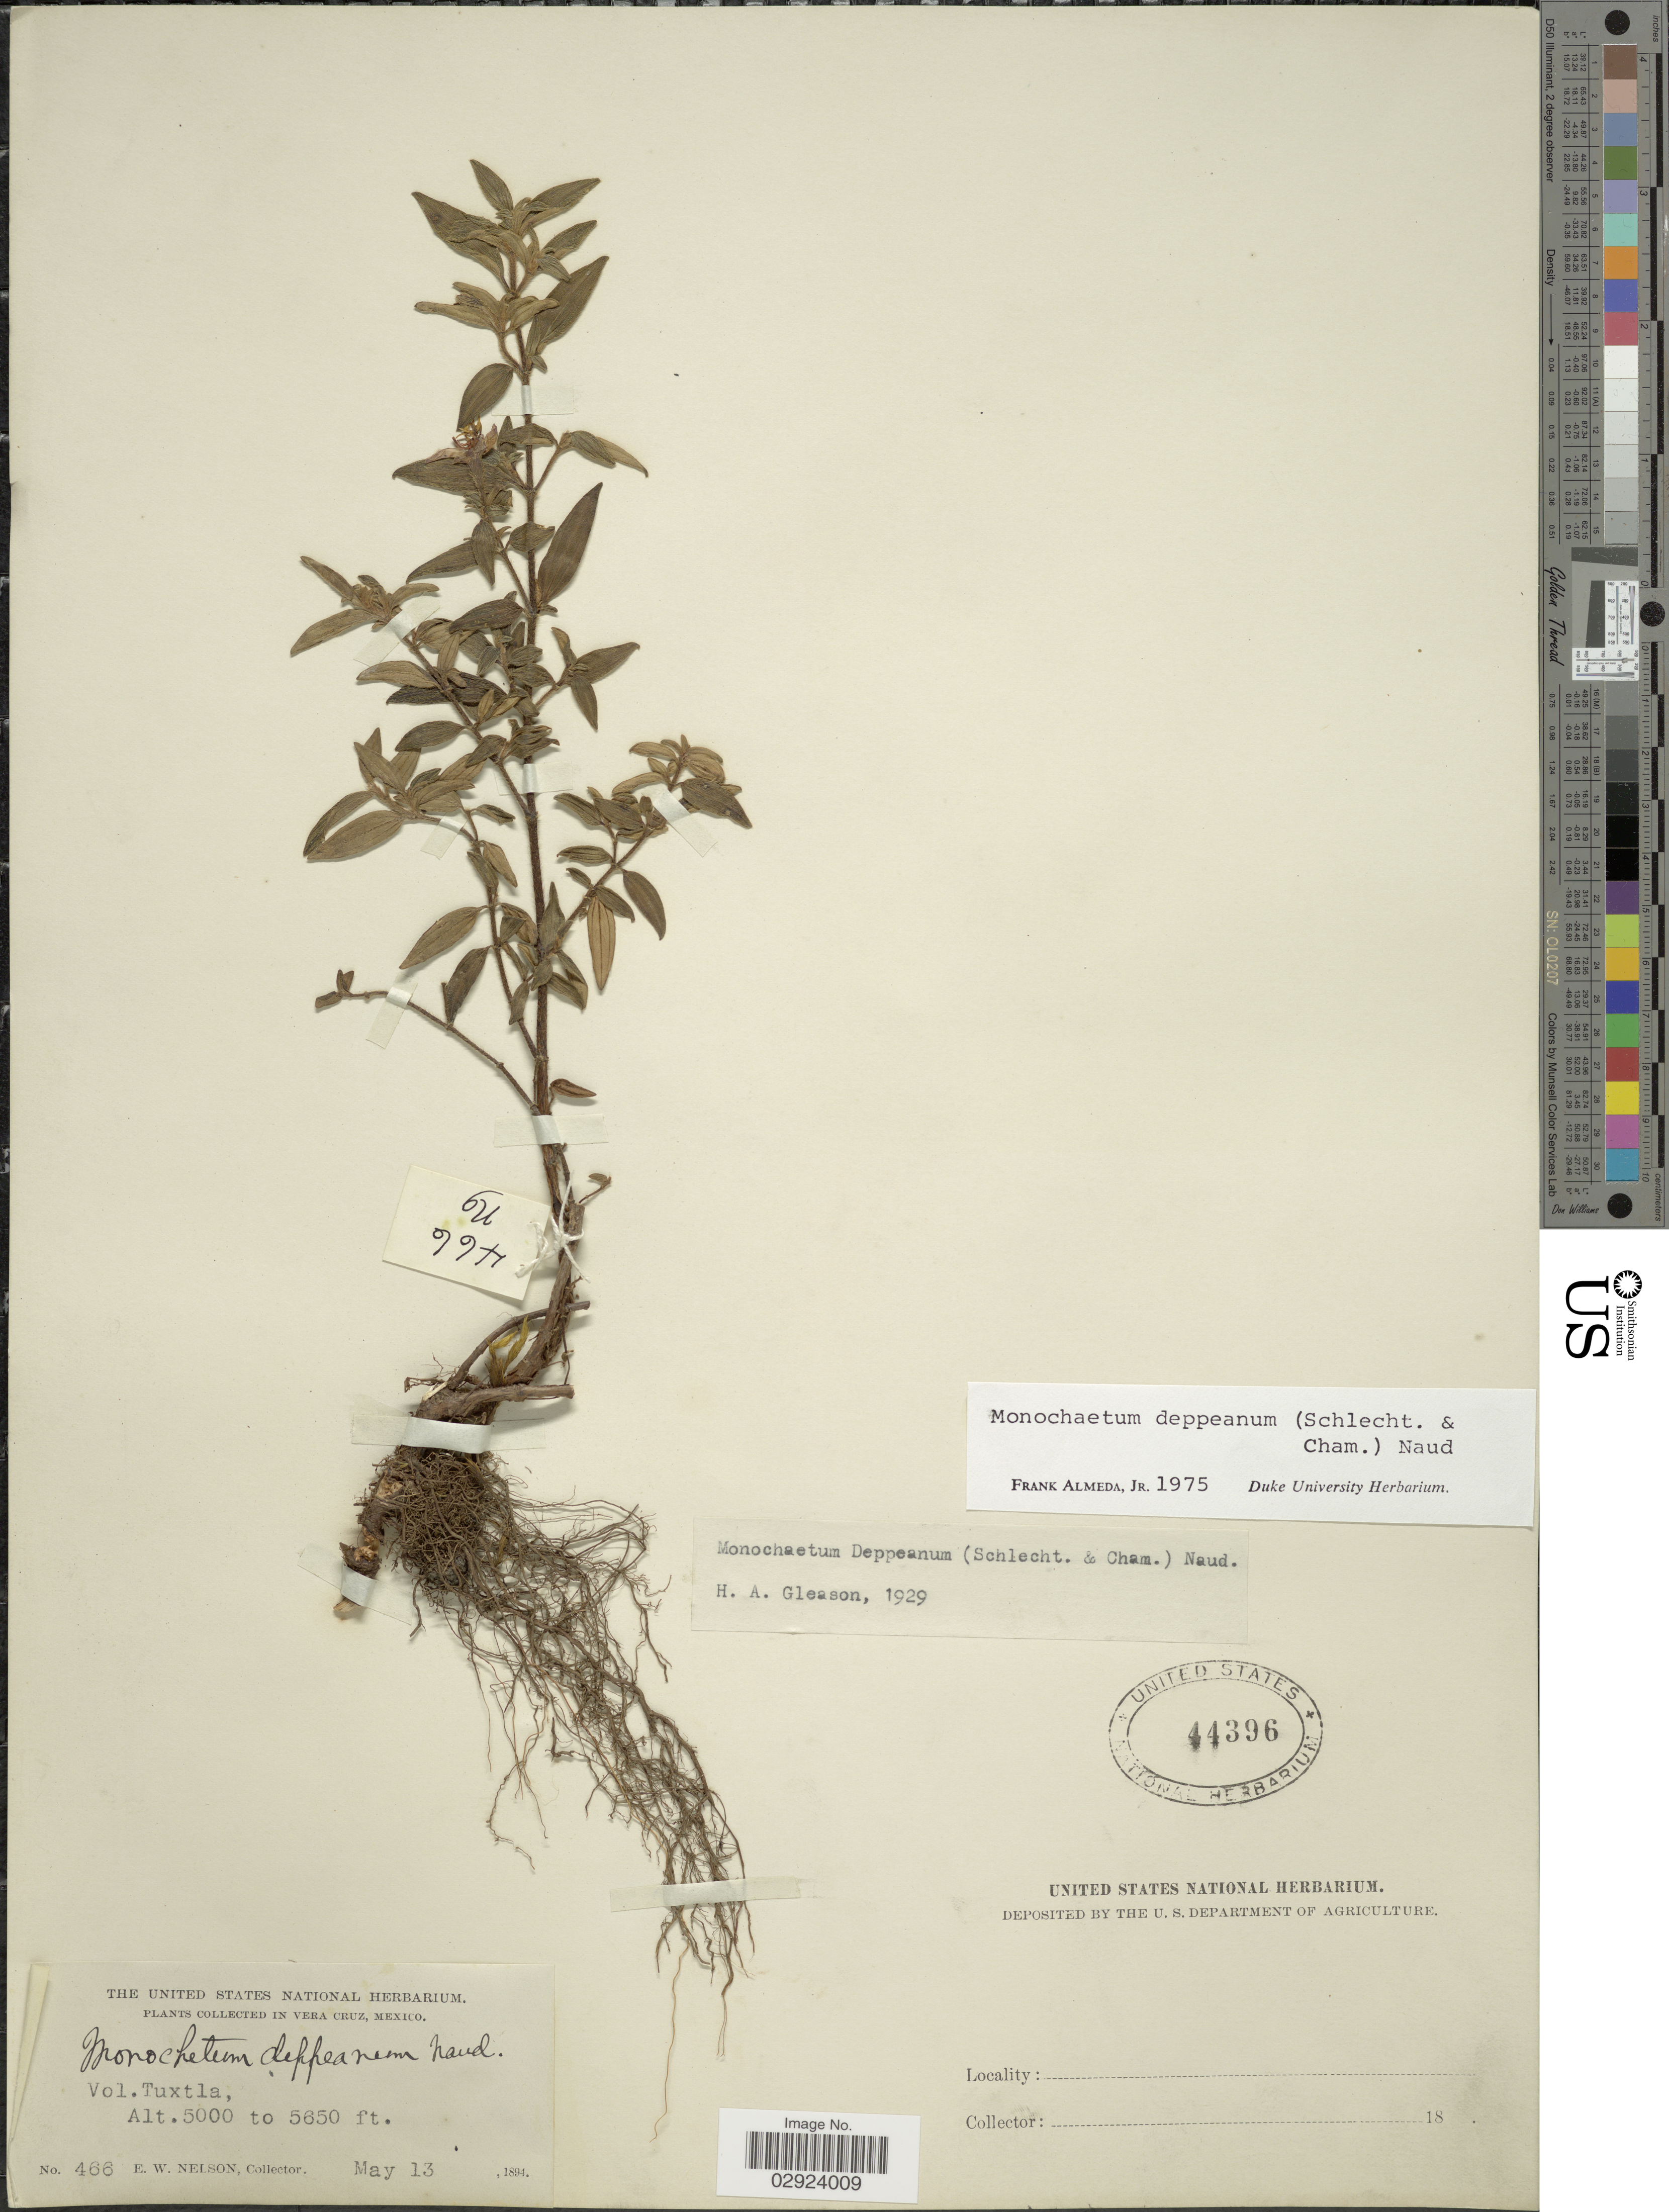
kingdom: Plantae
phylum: Tracheophyta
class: Magnoliopsida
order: Myrtales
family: Melastomataceae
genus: Monochaetum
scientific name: Monochaetum deppeanum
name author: (Schltdl. & Cham.) Naudin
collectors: E. W. Nelson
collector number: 466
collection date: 1894-05-13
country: Mexico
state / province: Veracruz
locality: Vol. Tuxtla.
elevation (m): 1524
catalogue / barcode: US 44396